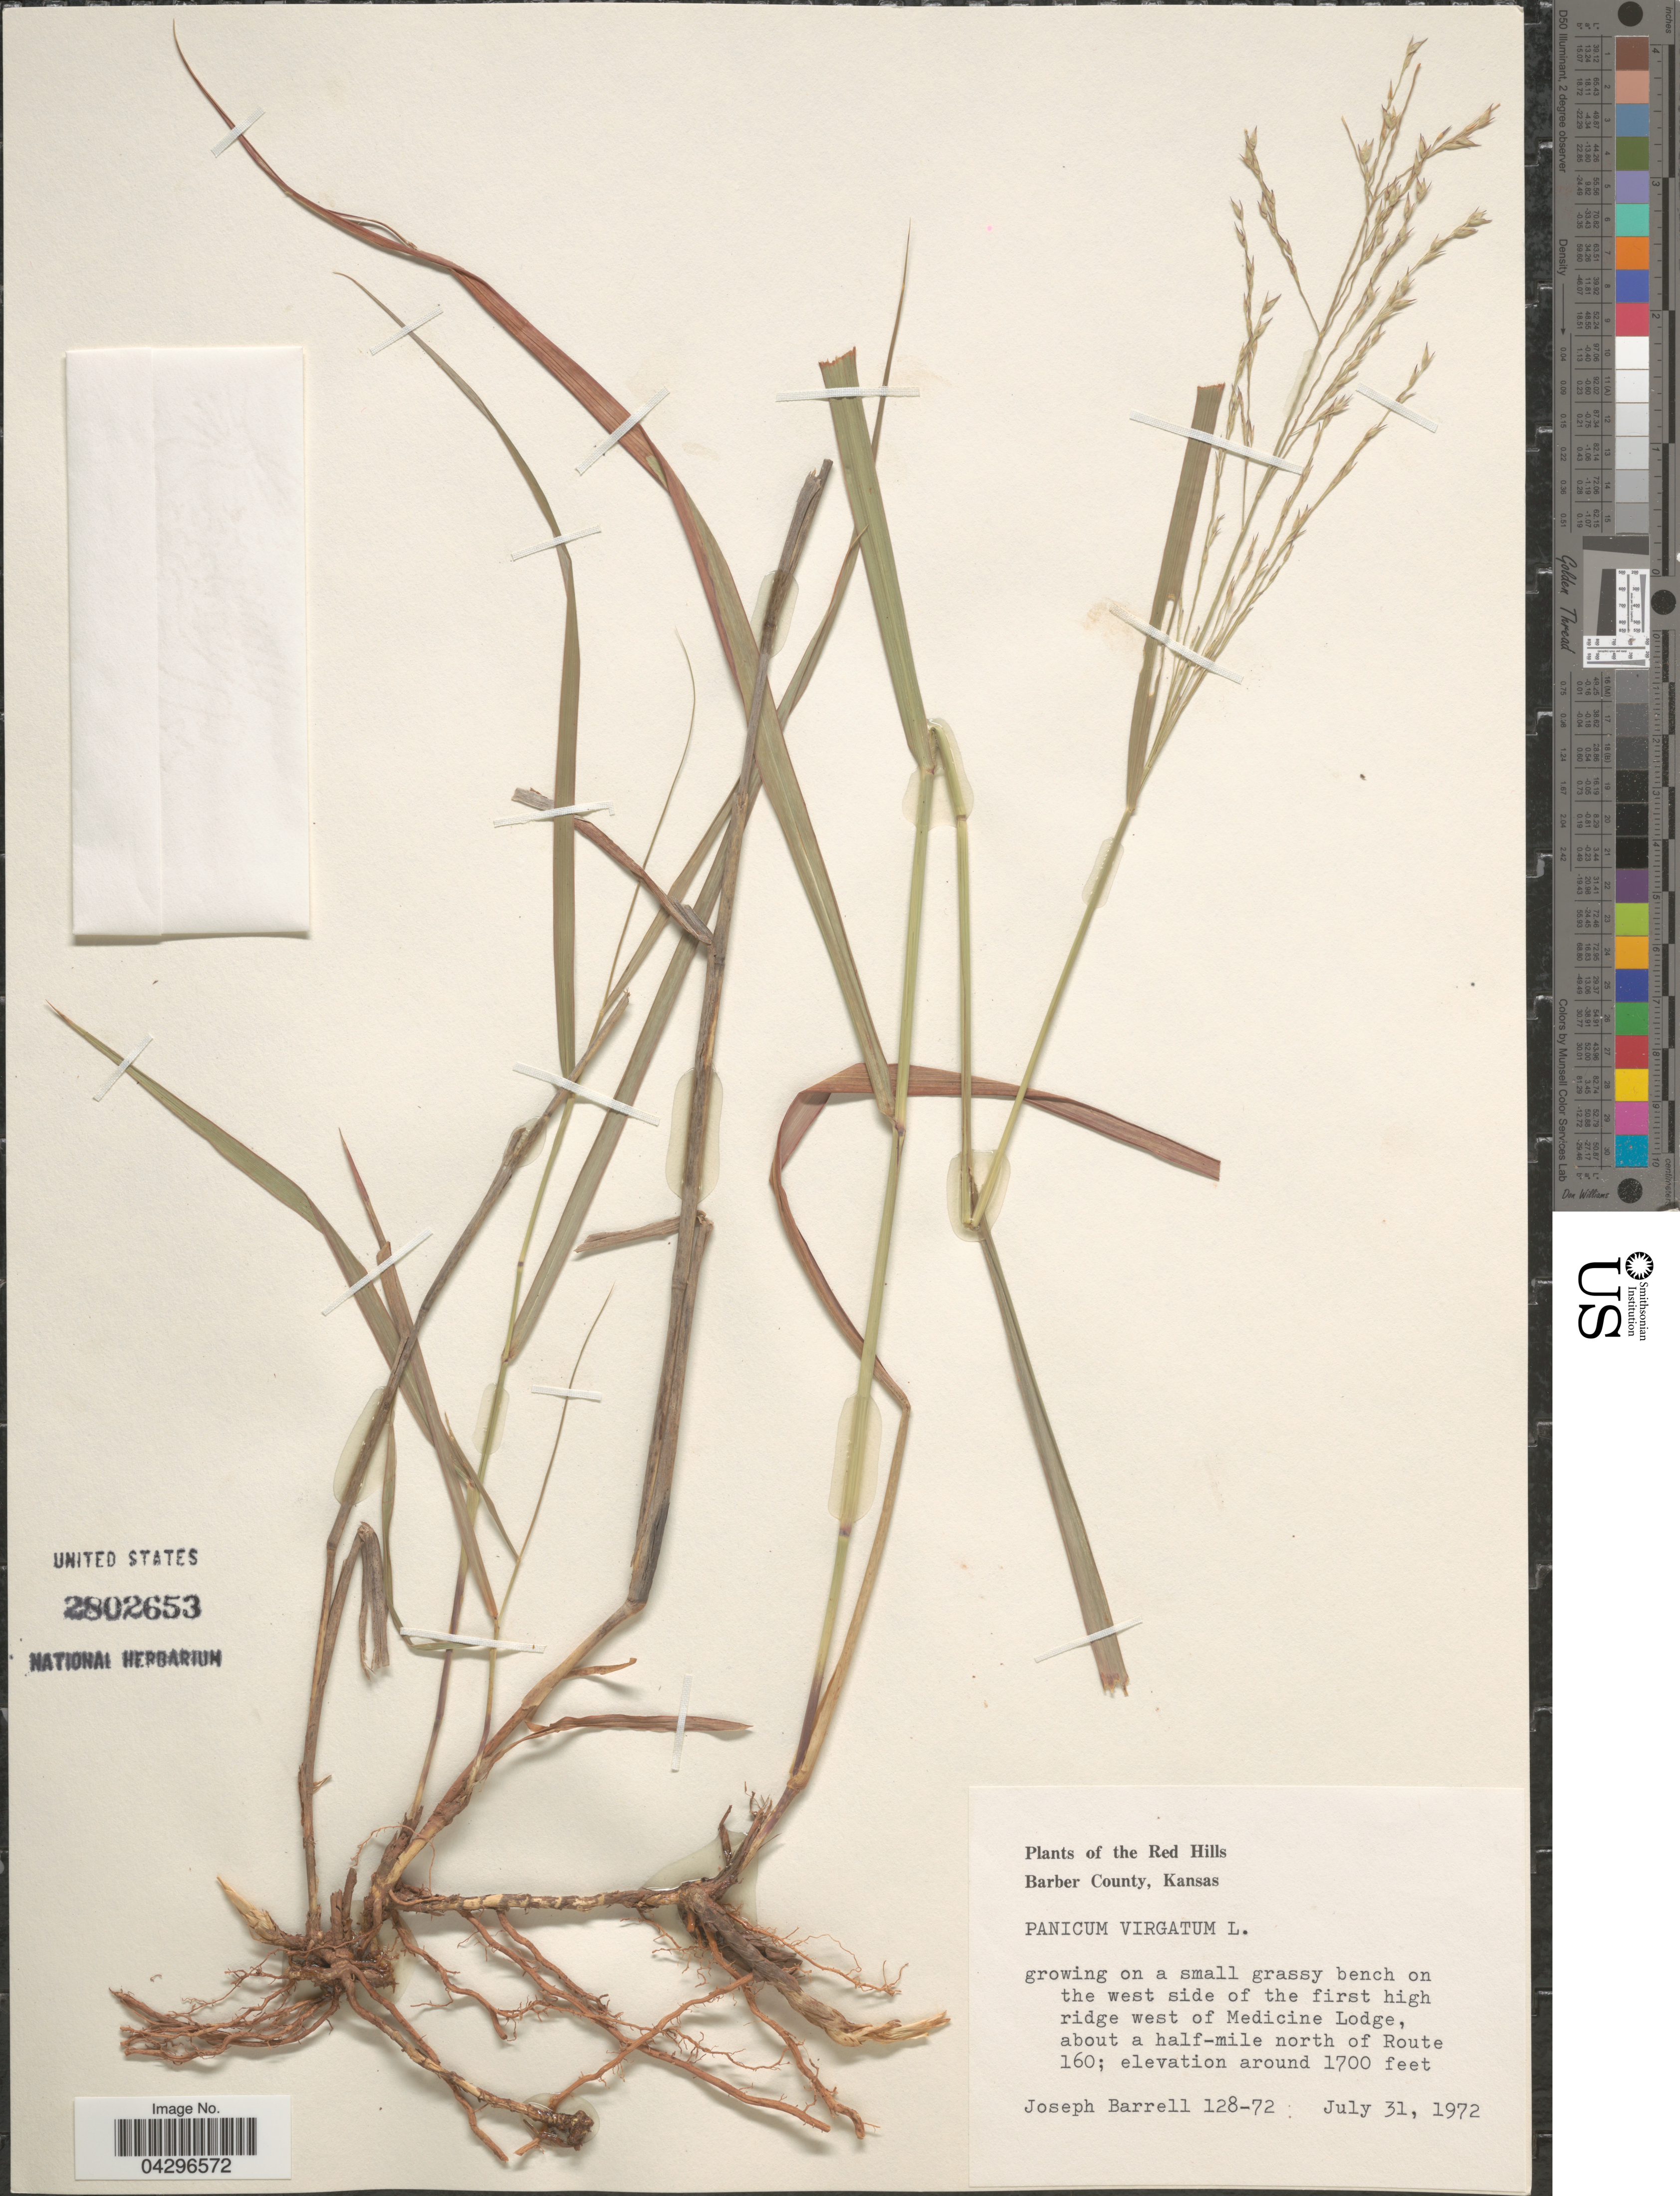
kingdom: Plantae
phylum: Tracheophyta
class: Liliopsida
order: Poales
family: Poaceae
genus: Panicum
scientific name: Panicum virgatum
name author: L.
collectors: J. Barrell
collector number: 128-72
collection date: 1972-07-31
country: United States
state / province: Kansas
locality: The Red Hills. Barber County. Growing on a small grassy bench on the west side of the first high ridge west of Medicine Lodge, about a half-mile north of Route 160.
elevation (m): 518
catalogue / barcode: US 2802653